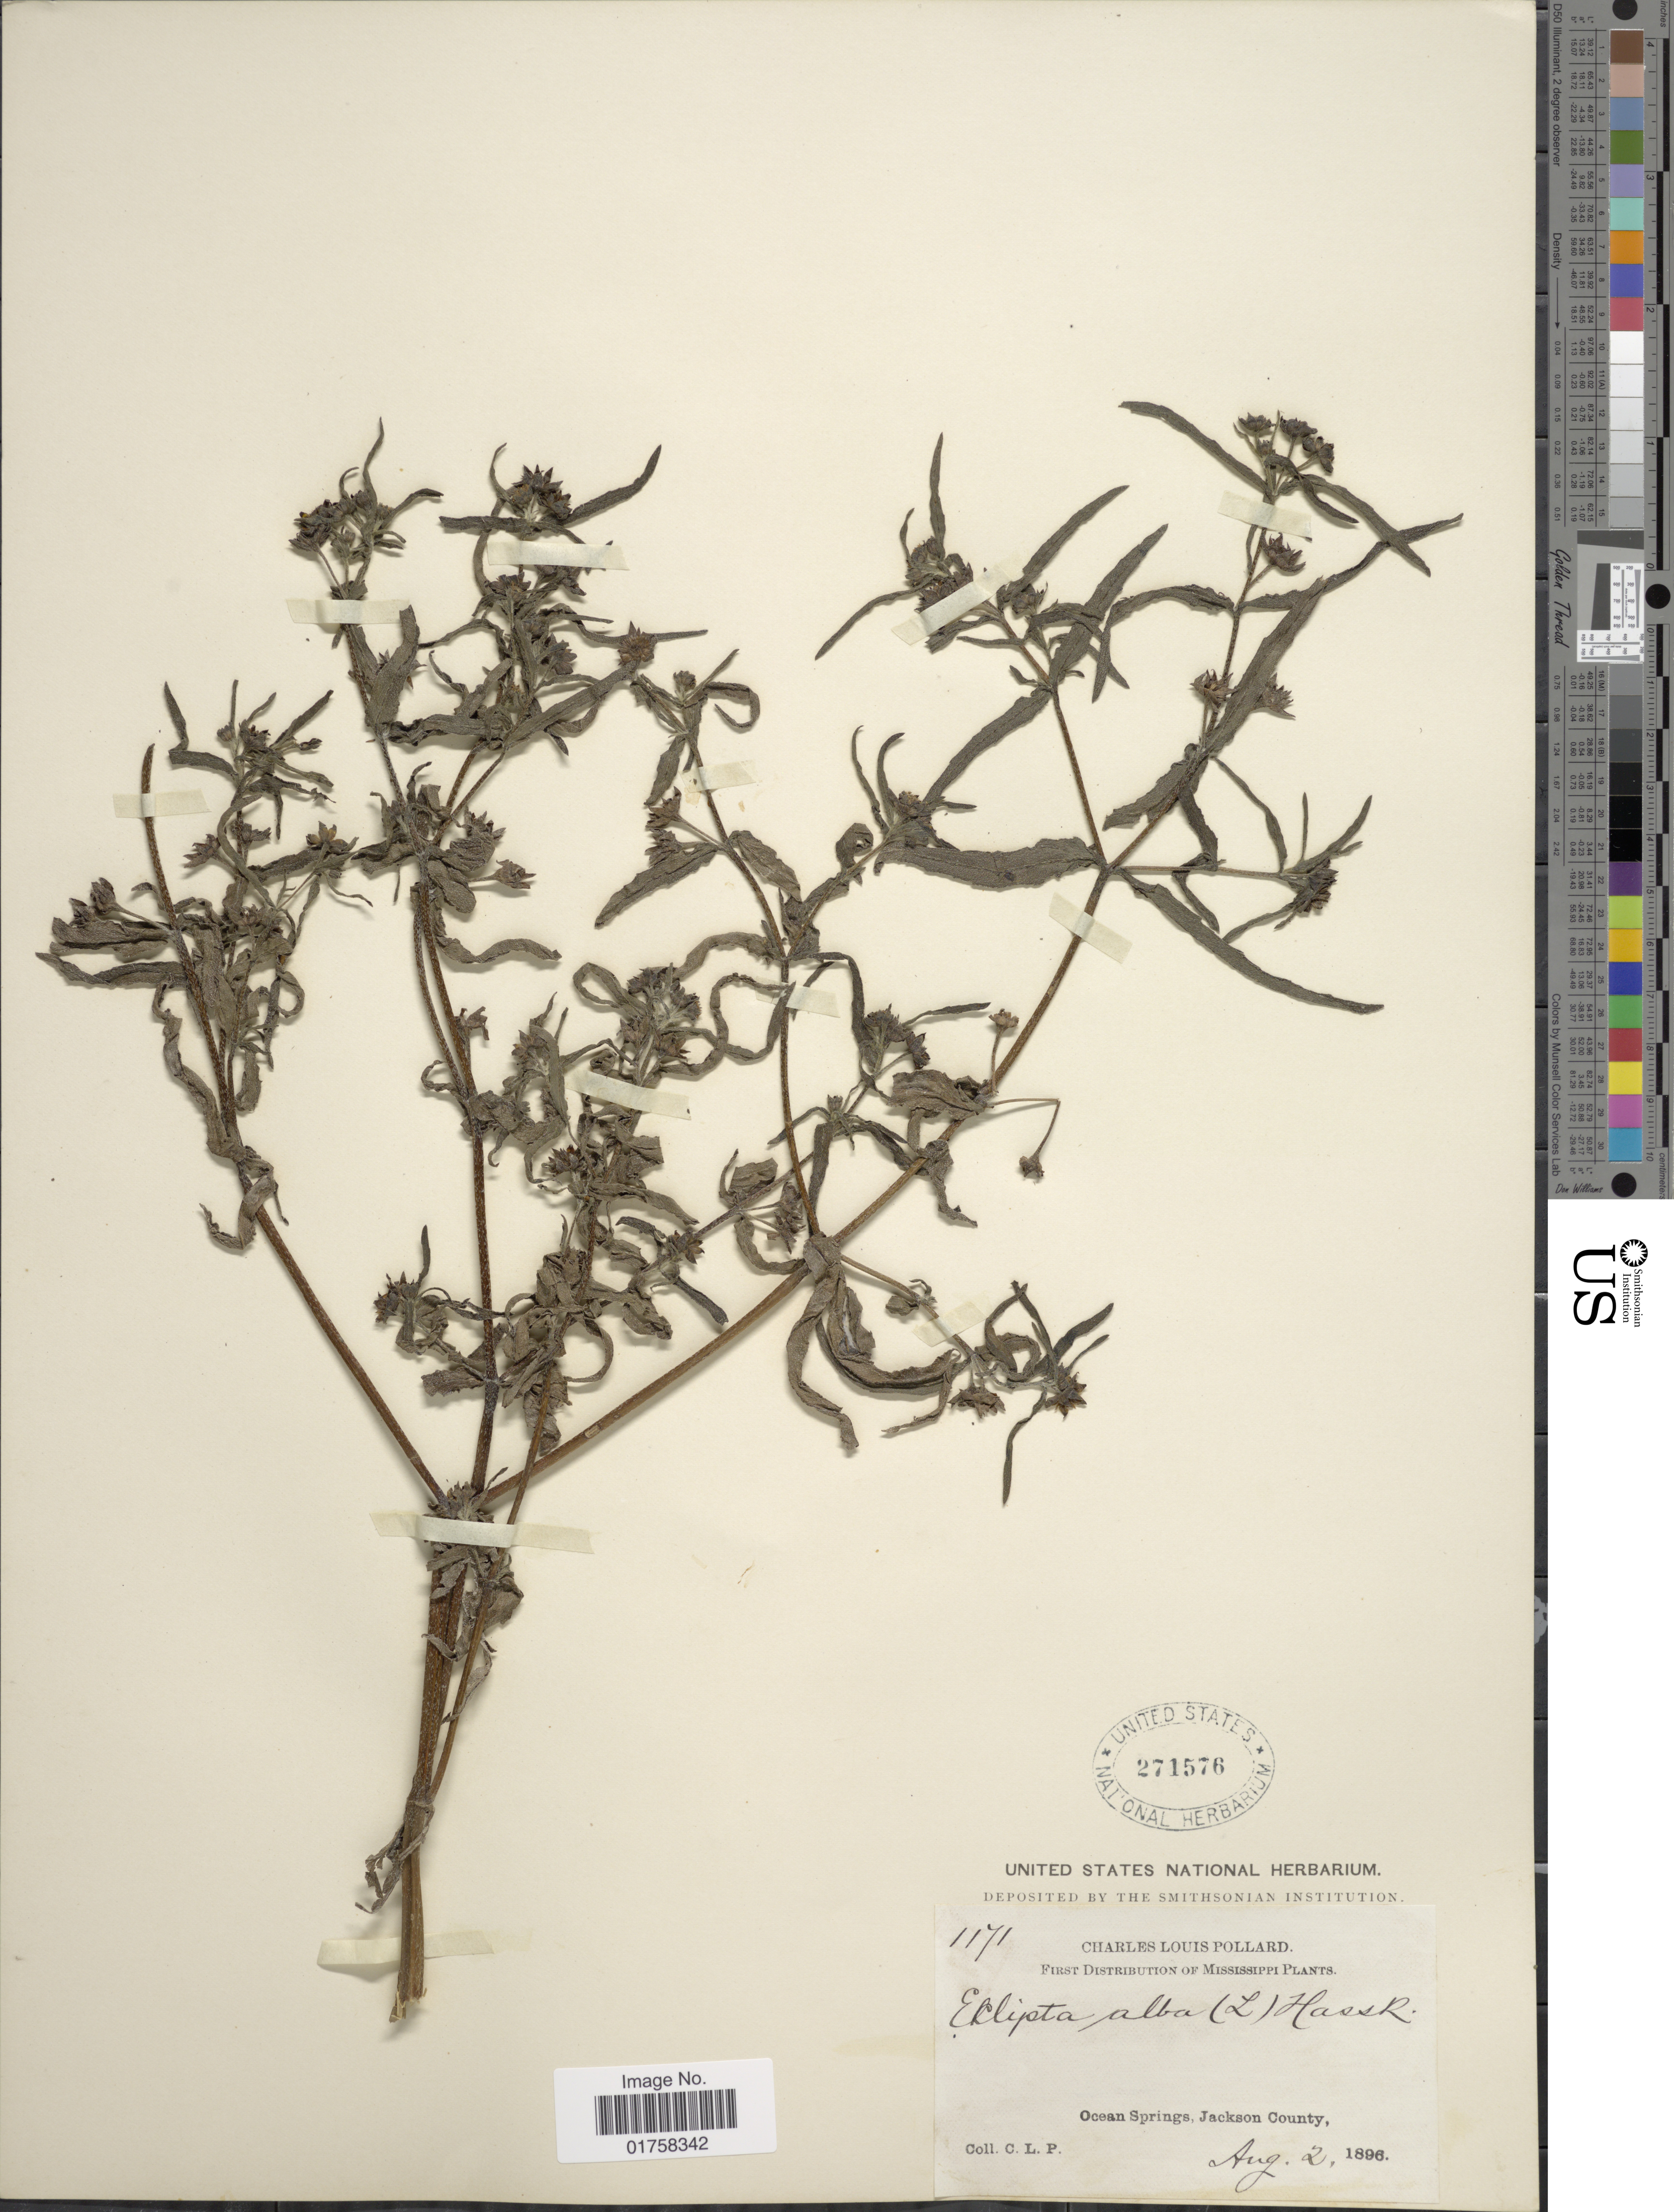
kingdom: Plantae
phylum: Tracheophyta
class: Magnoliopsida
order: Asterales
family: Asteraceae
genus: Eclipta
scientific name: Eclipta alba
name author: (L.) Hassk.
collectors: C. L. Pollard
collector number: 1171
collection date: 1896-08-02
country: United States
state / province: Mississippi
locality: Ocean Springs, Jackson County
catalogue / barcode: US 271576